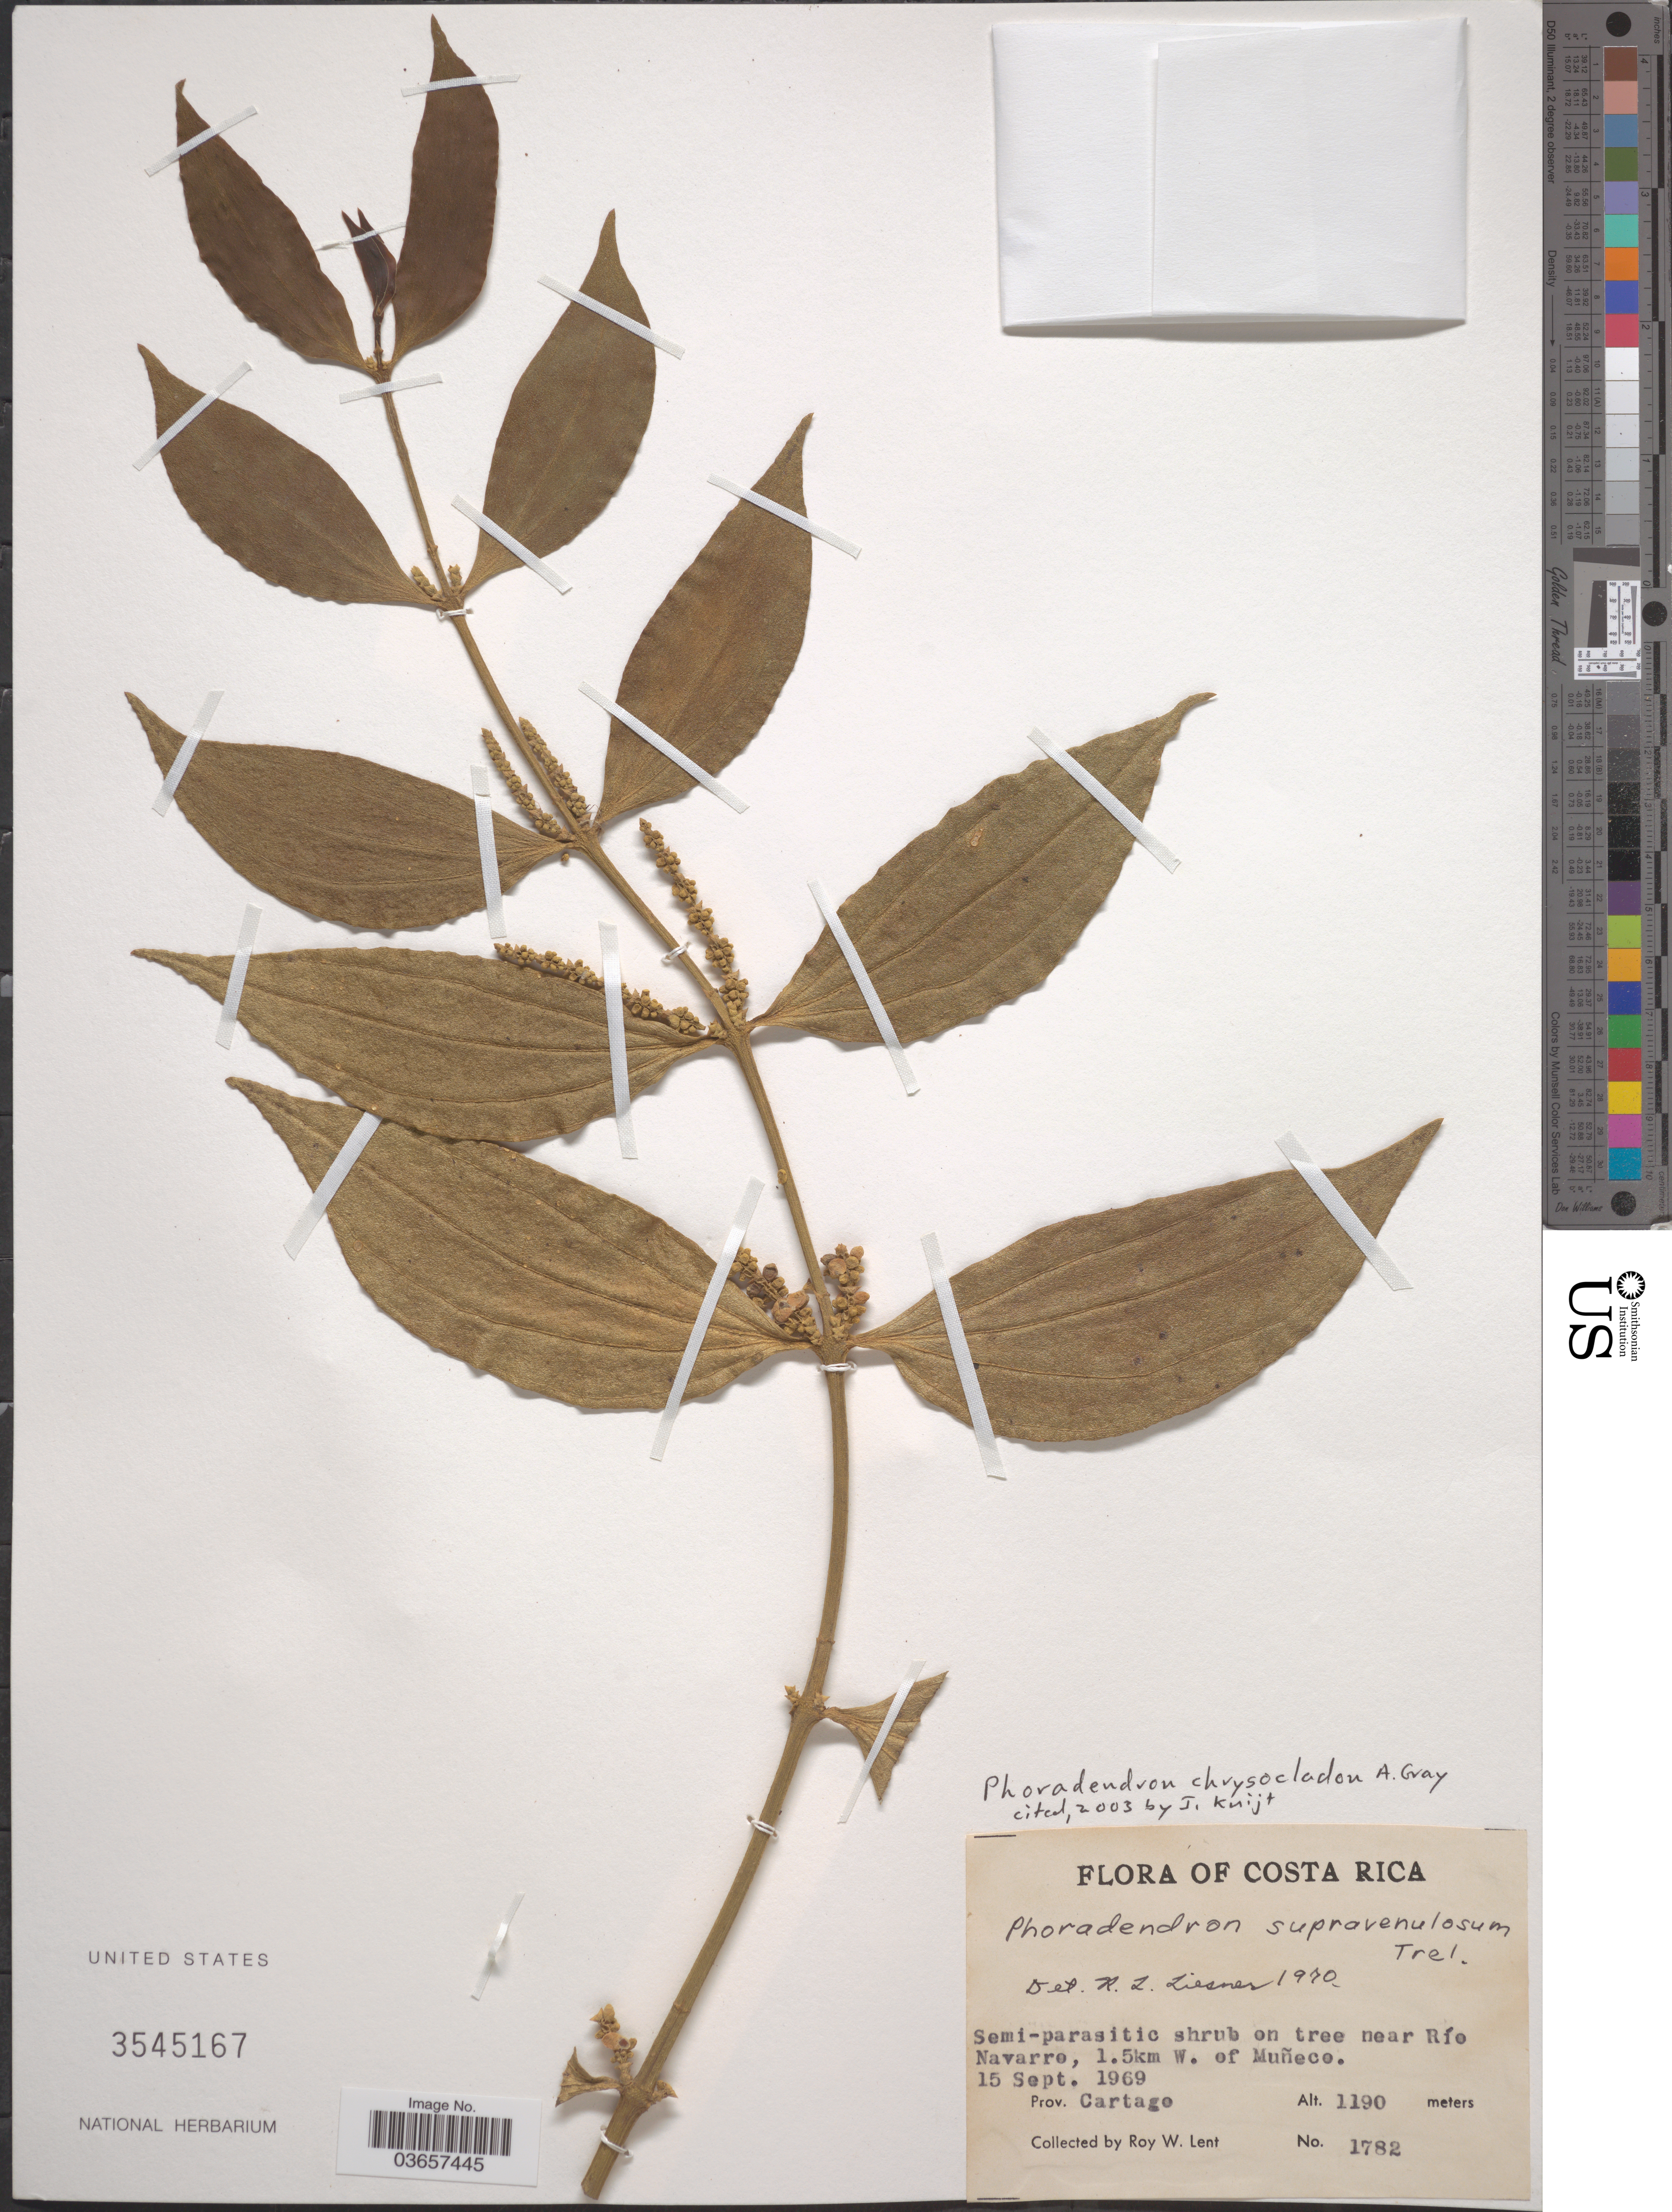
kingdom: Plantae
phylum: Tracheophyta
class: Magnoliopsida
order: Santalales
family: Viscaceae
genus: Phoradendron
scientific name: Phoradendron chrysocladon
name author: A. Gray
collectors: R. W. Lent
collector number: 1782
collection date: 1969-09-15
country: Costa Rica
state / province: Cartago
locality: On tree near Río Navarro, 1.5km W. of Muñeco.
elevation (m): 1190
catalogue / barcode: US 3545167